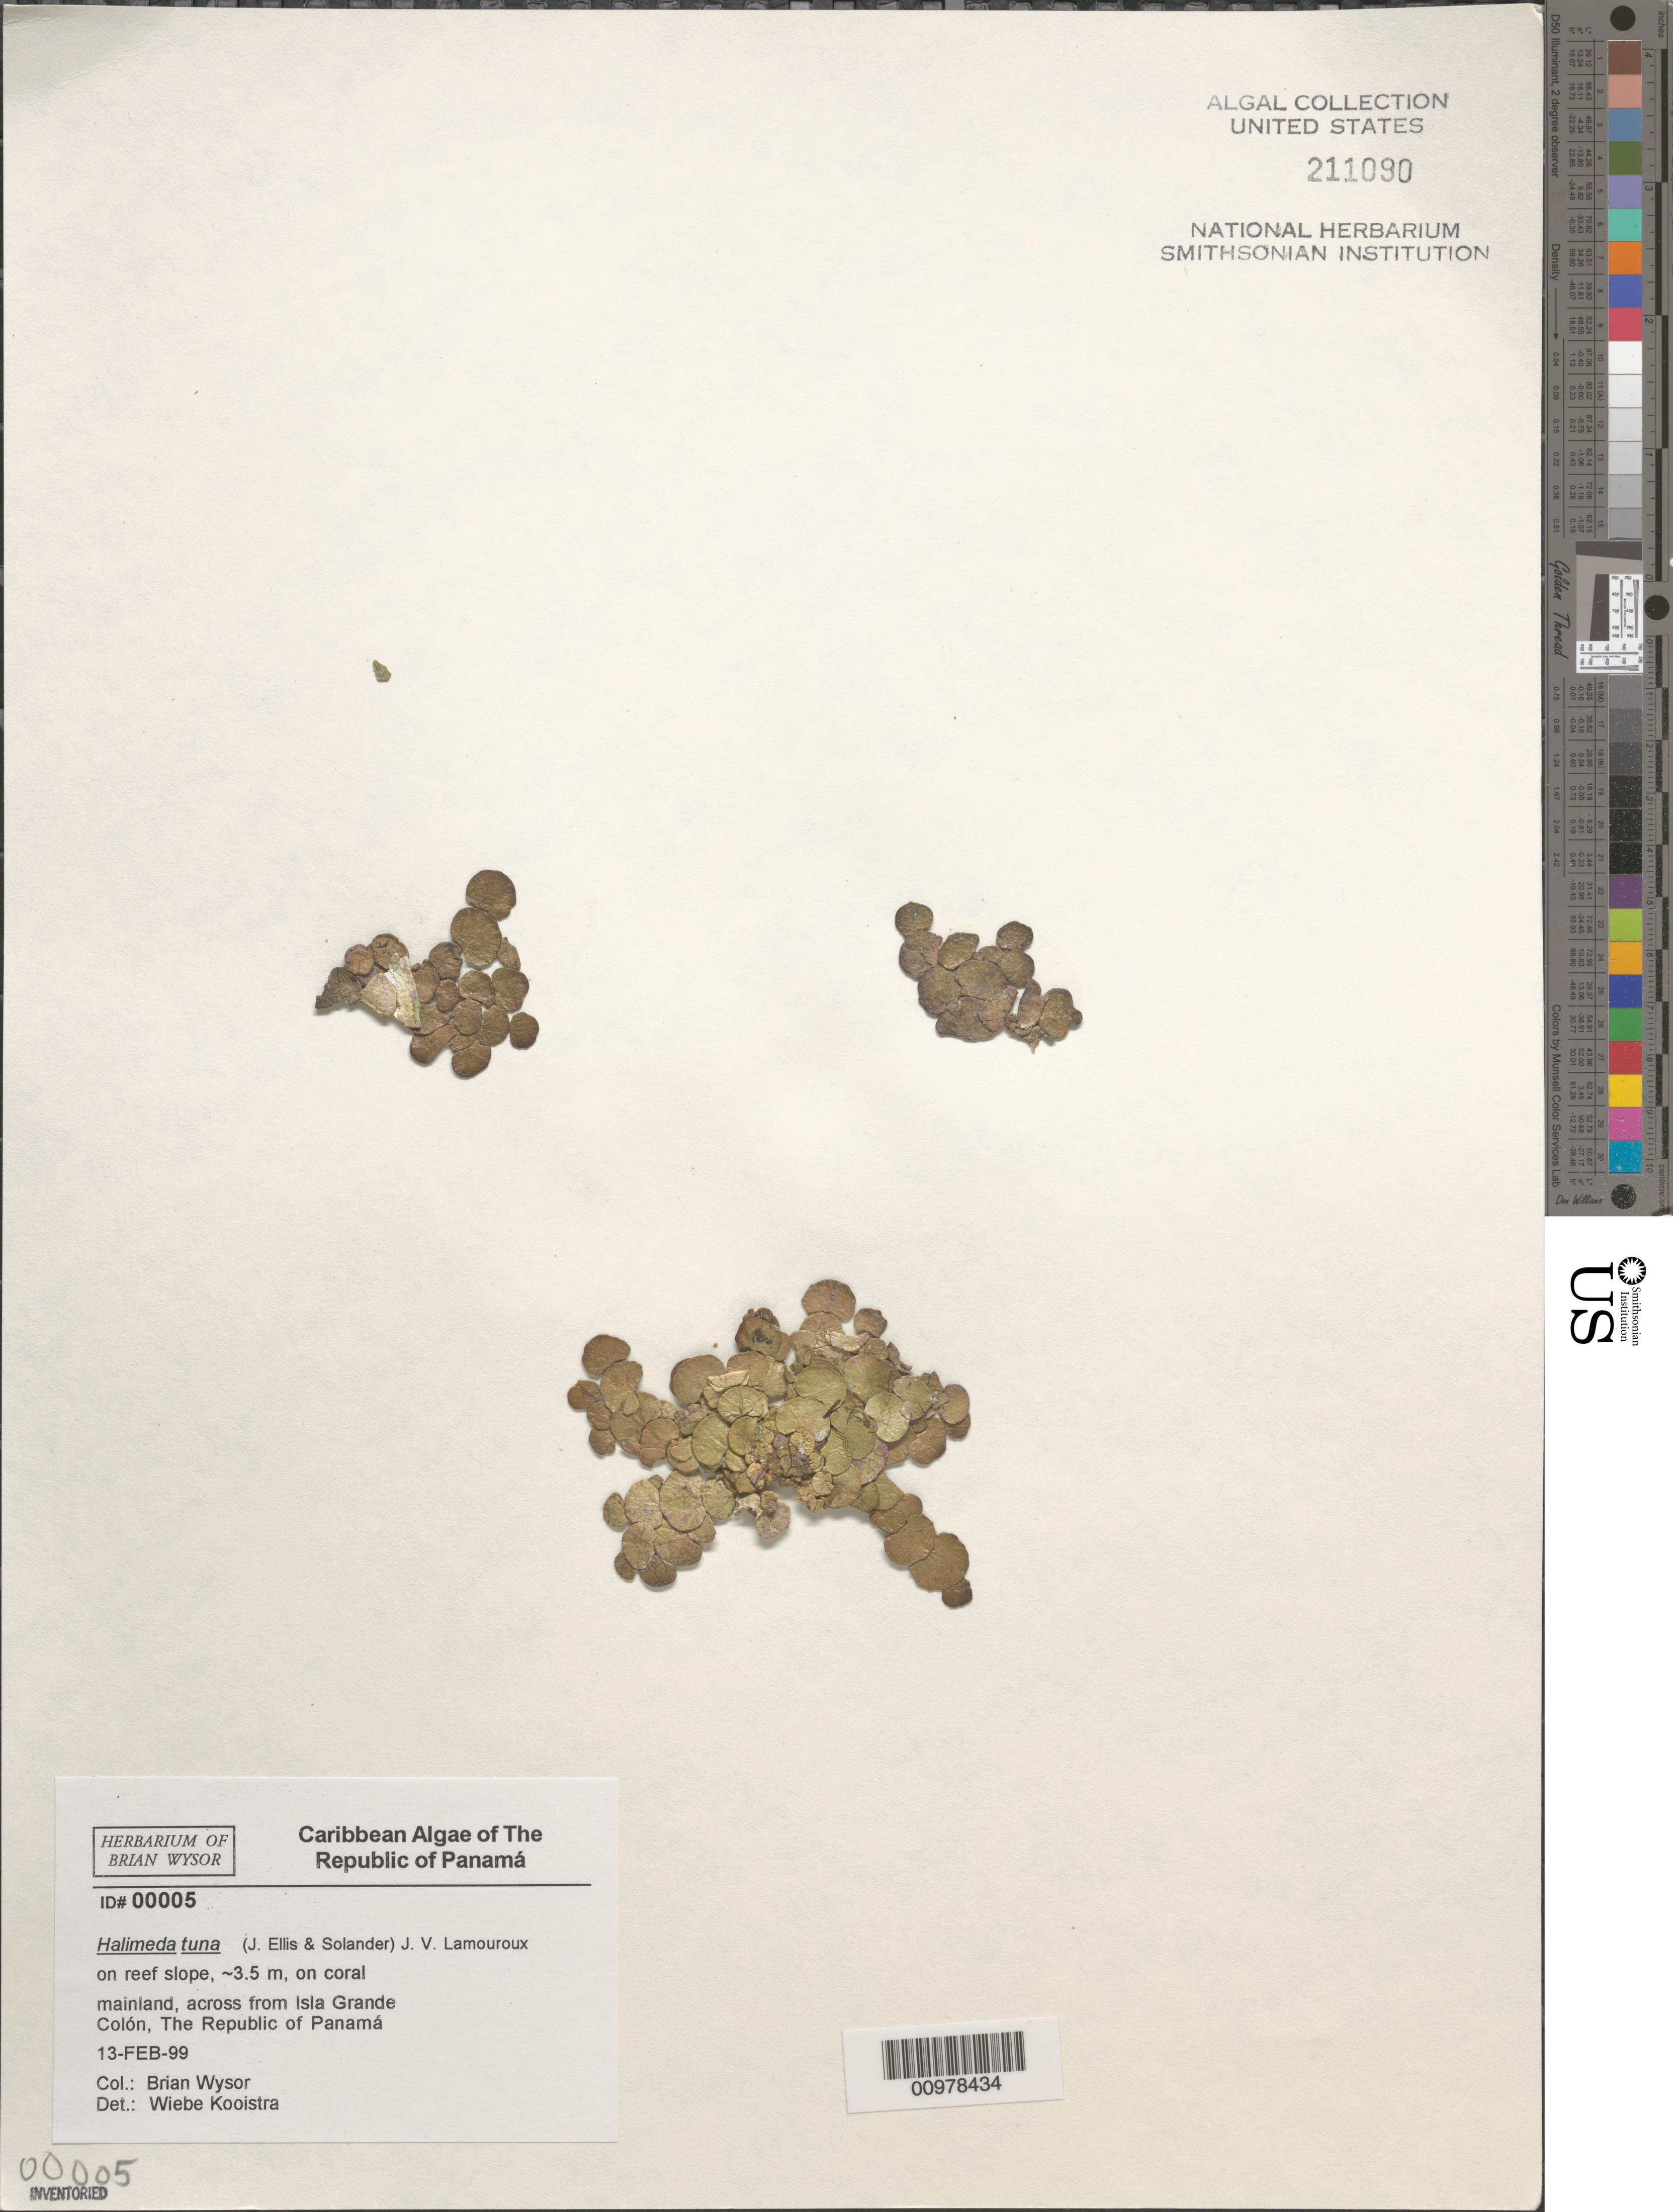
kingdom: Plantae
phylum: Chlorophyta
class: Ulvophyceae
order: Bryopsidales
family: Halimedaceae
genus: Halimeda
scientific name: Halimeda tuna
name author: (J. Ellis & Sol.) J.V.Lamouroux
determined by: Kooistra, Wiebe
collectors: B. Wysor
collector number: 00005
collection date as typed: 13 Feb 1999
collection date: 1999-02-13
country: Panama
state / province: Colón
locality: Mainland, across from Isla Grande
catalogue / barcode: US 211090